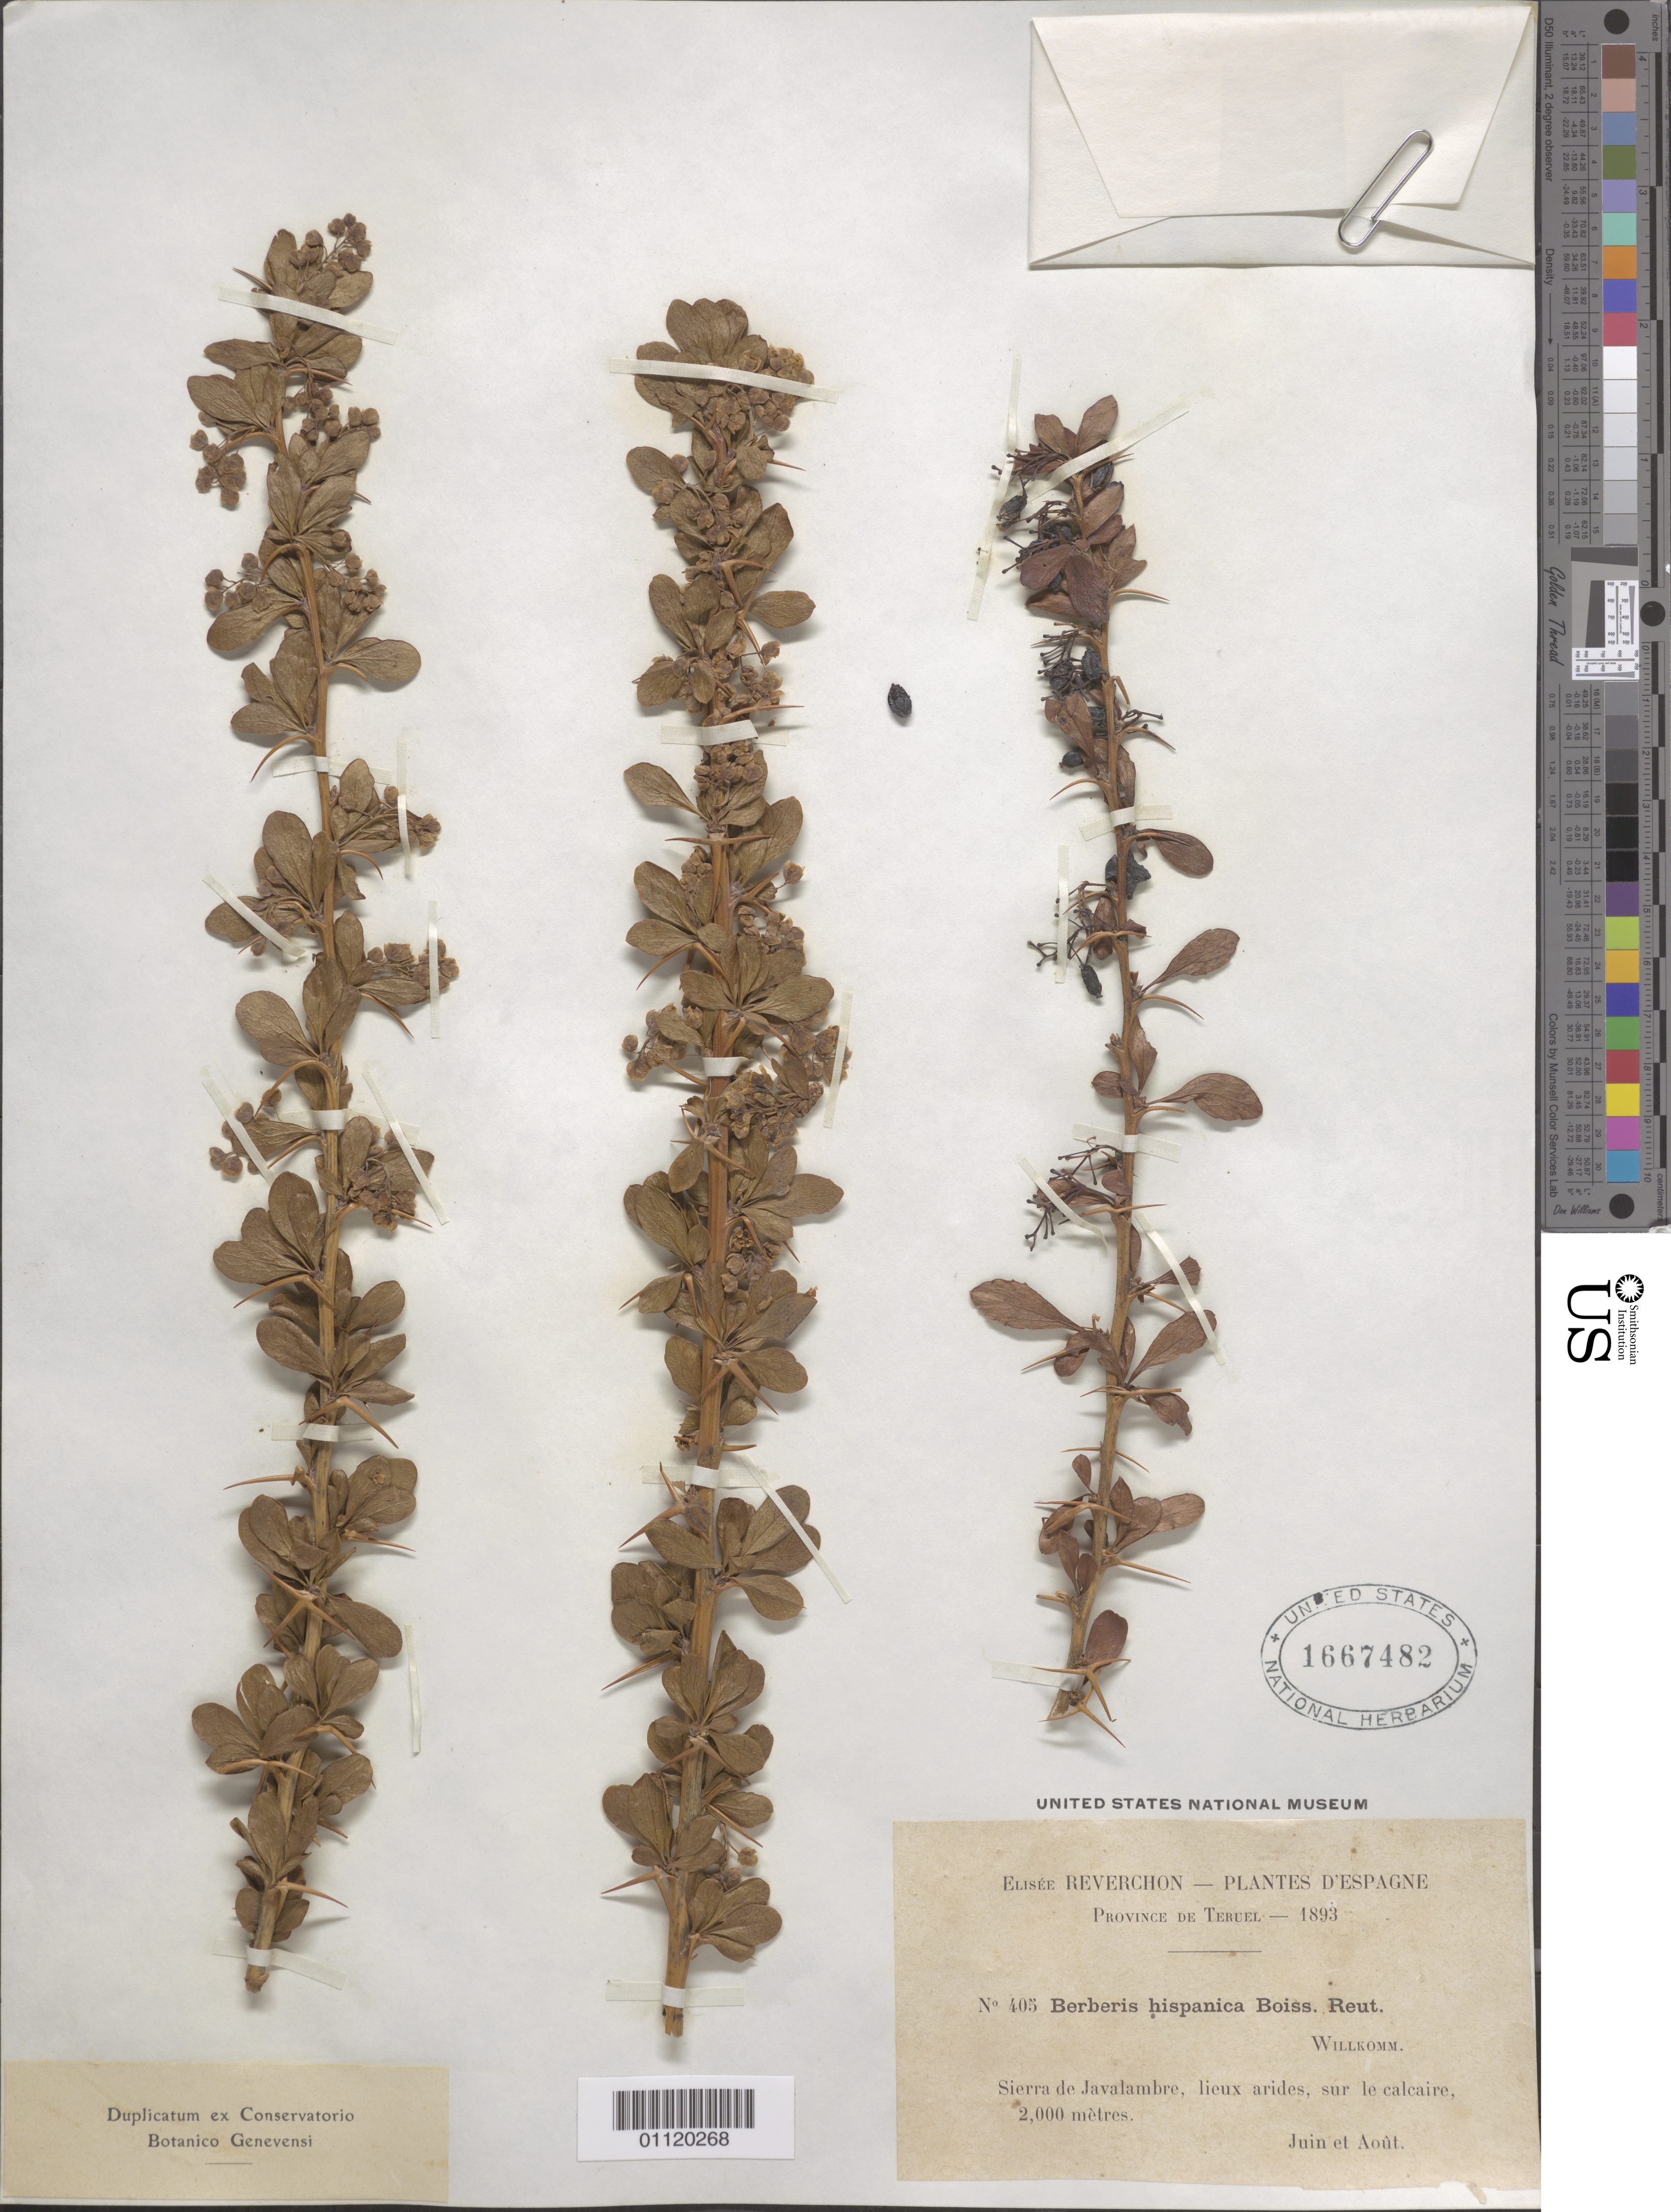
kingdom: Plantae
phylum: Tracheophyta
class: Magnoliopsida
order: Ranunculales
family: Berberidaceae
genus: Berberis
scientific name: Berberis hispanica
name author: Boiss. & Reut.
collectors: E. Reverchon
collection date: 1893-06/1893-08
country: Spain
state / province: Aragon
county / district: Teruel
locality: Sierra de Javalambre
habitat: On dry/arid limestone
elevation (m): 2000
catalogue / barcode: US 1667482